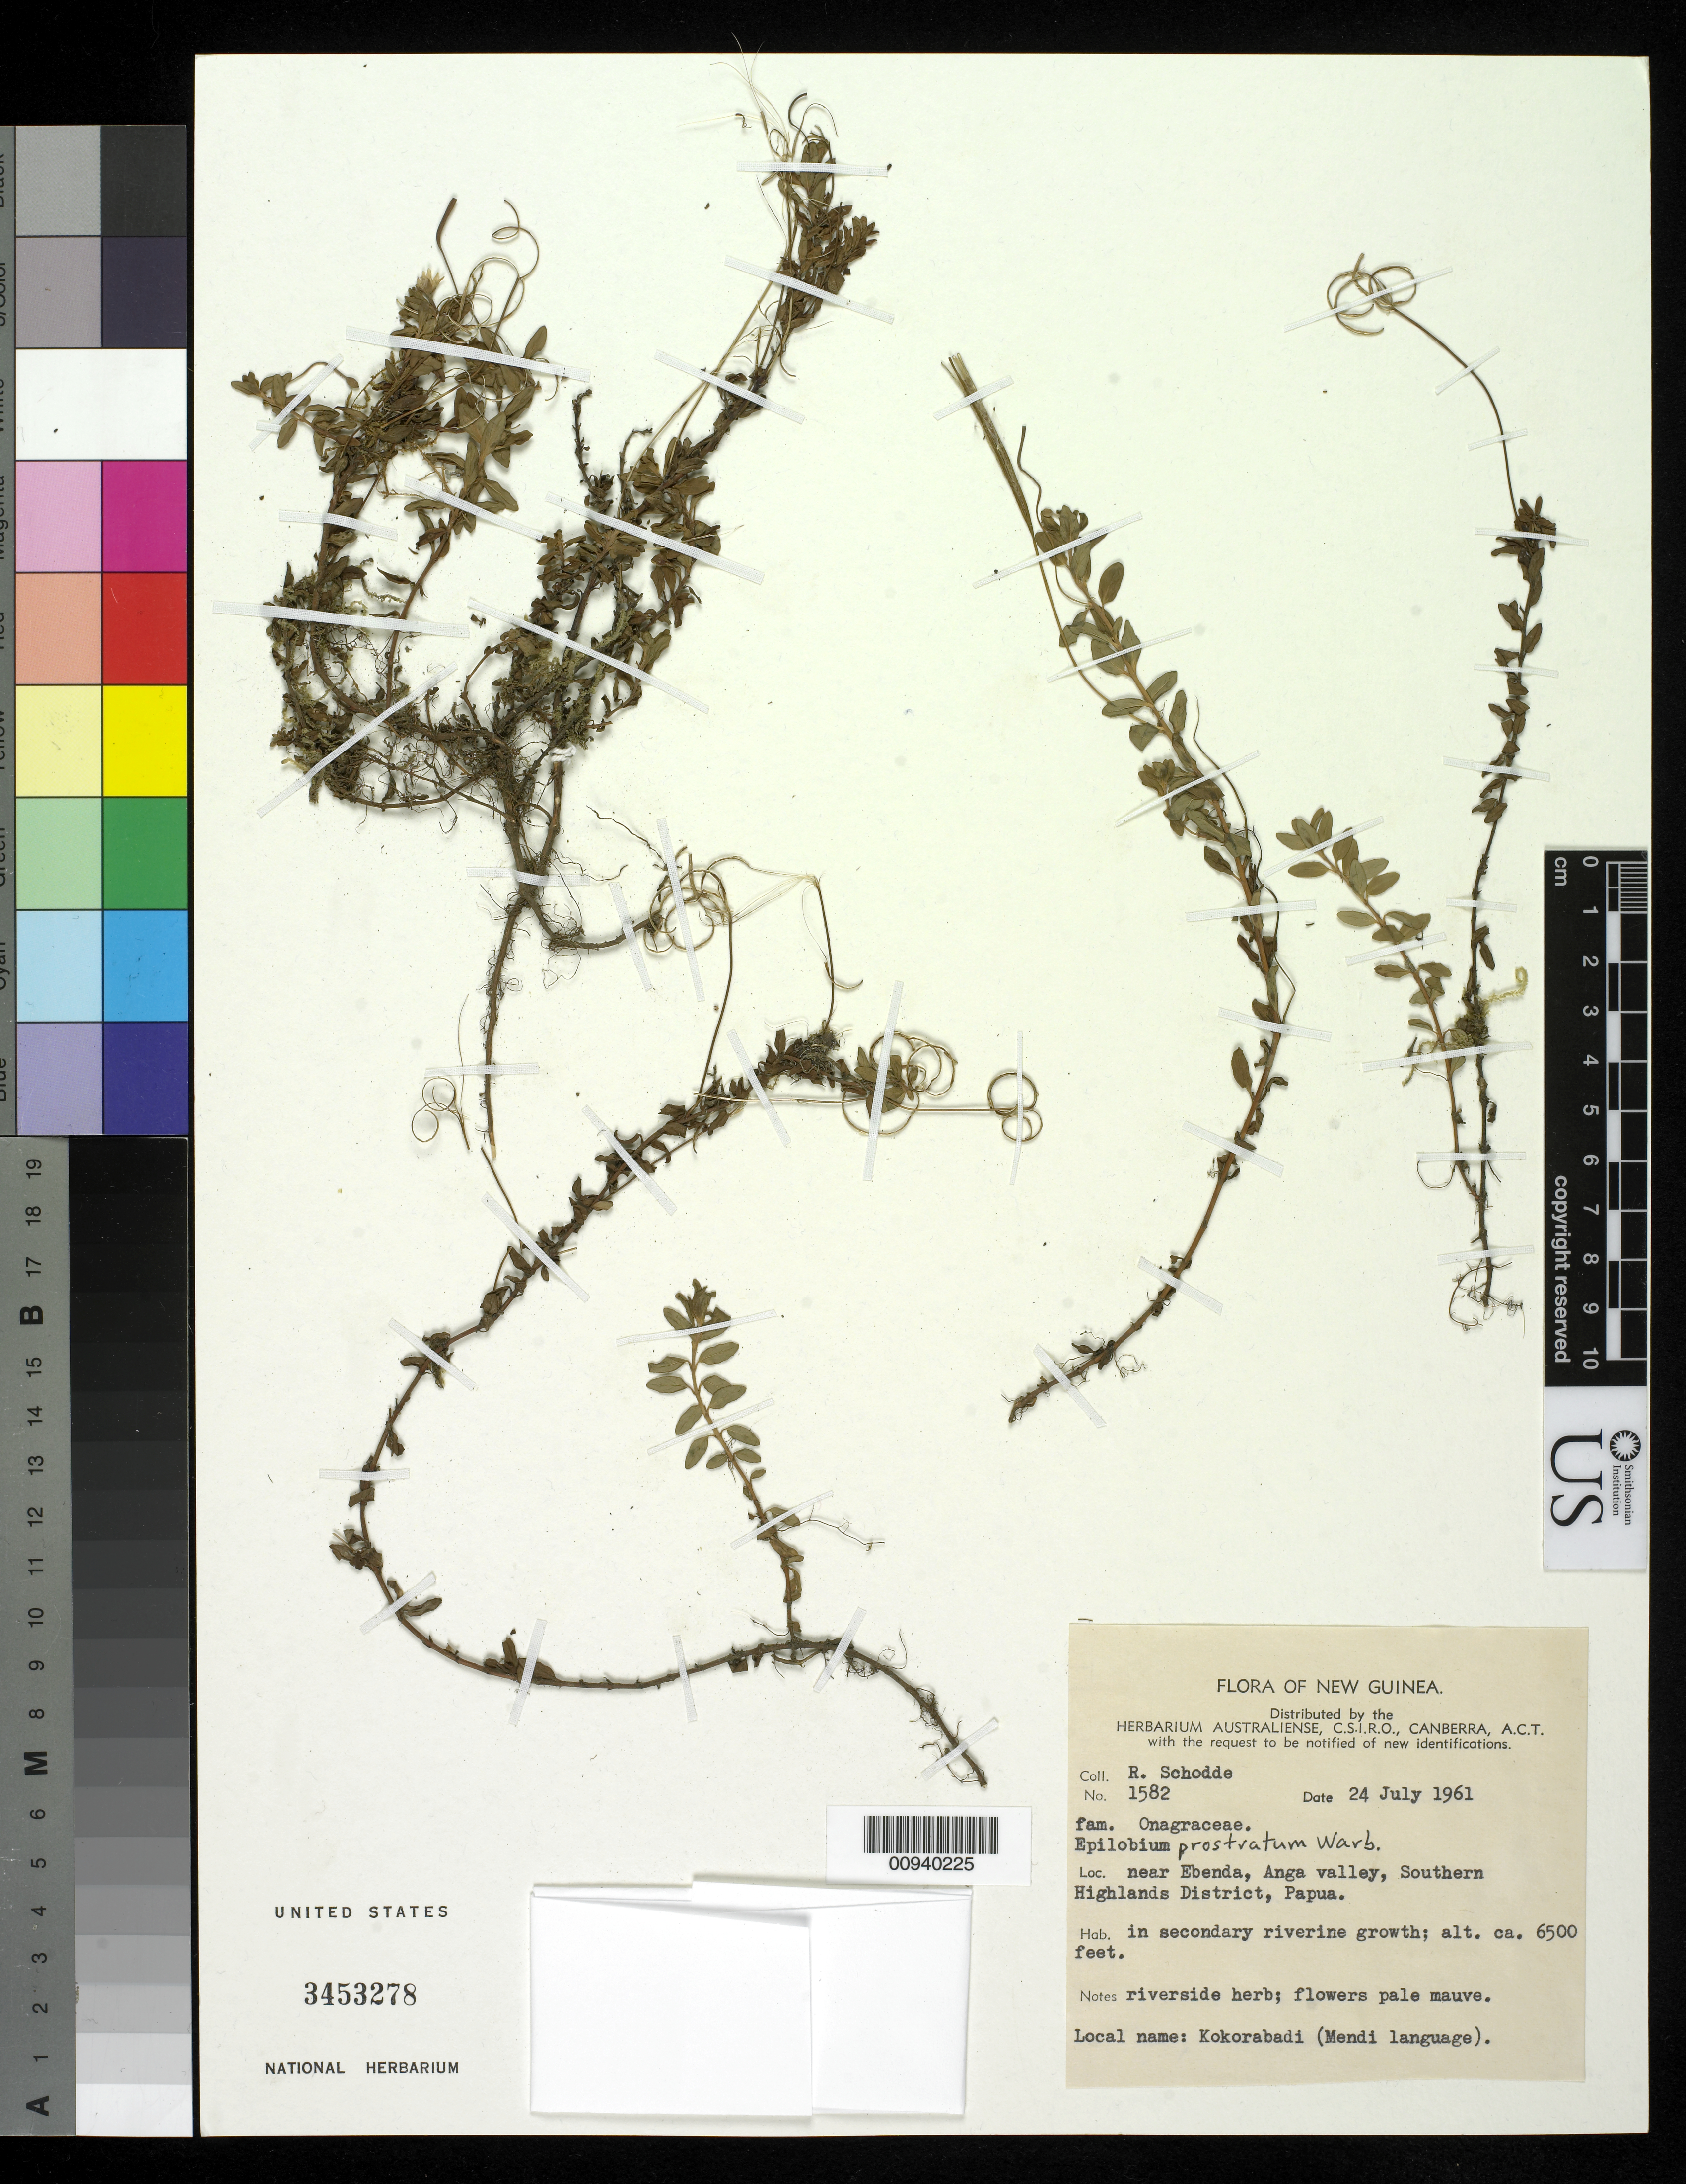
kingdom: Plantae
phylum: Tracheophyta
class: Magnoliopsida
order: Myrtales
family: Onagraceae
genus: Epilobium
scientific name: Epilobium prostratum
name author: Warb.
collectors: R. Schodde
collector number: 1582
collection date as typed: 24 Jul 1961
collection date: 1961-07-24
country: Papua New Guinea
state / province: Southern Highlands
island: New Guinea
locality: Near Ebenda, Anga valley.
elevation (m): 1981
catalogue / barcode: US 3453278